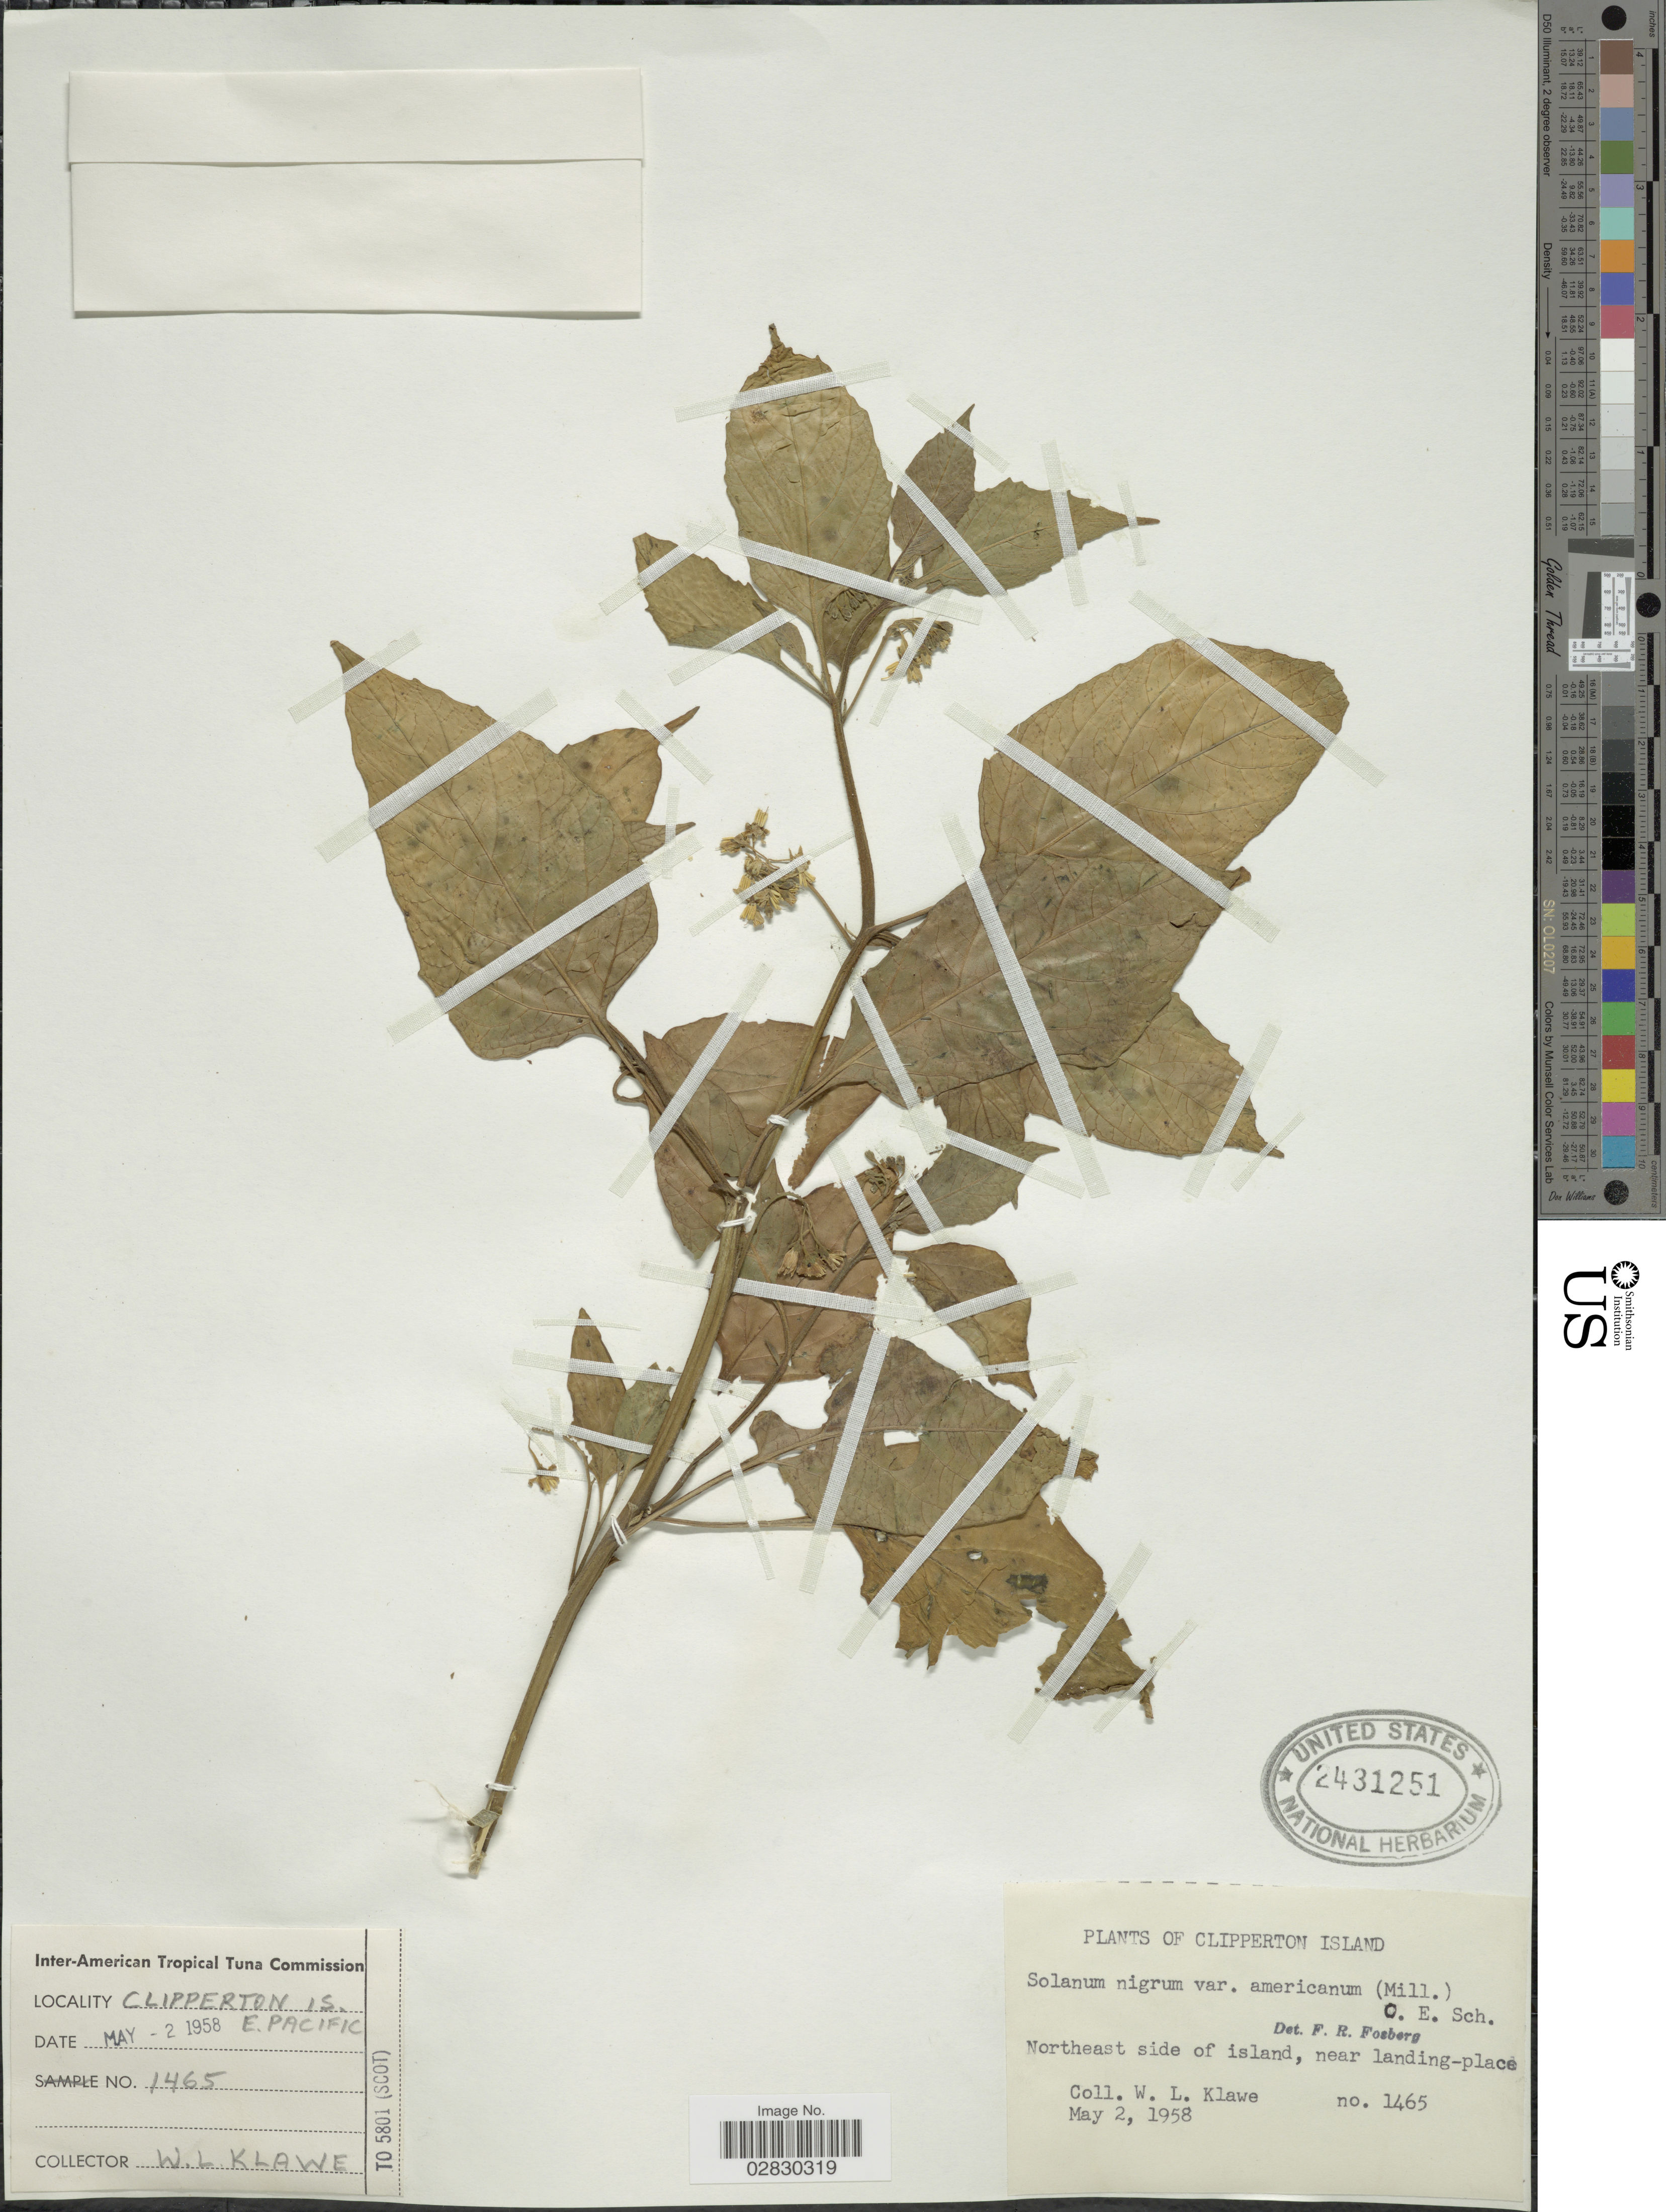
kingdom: Plantae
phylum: Tracheophyta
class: Magnoliopsida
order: Solanales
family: Solanaceae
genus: Solanum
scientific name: Solanum douglasii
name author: Dunal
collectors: W. Klawe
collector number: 1465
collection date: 1958-05-02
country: Central Am. Pac. Islands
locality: Clipperton Island. E. Pacific. Northeast side of island, near landing-place.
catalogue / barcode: US 2431251